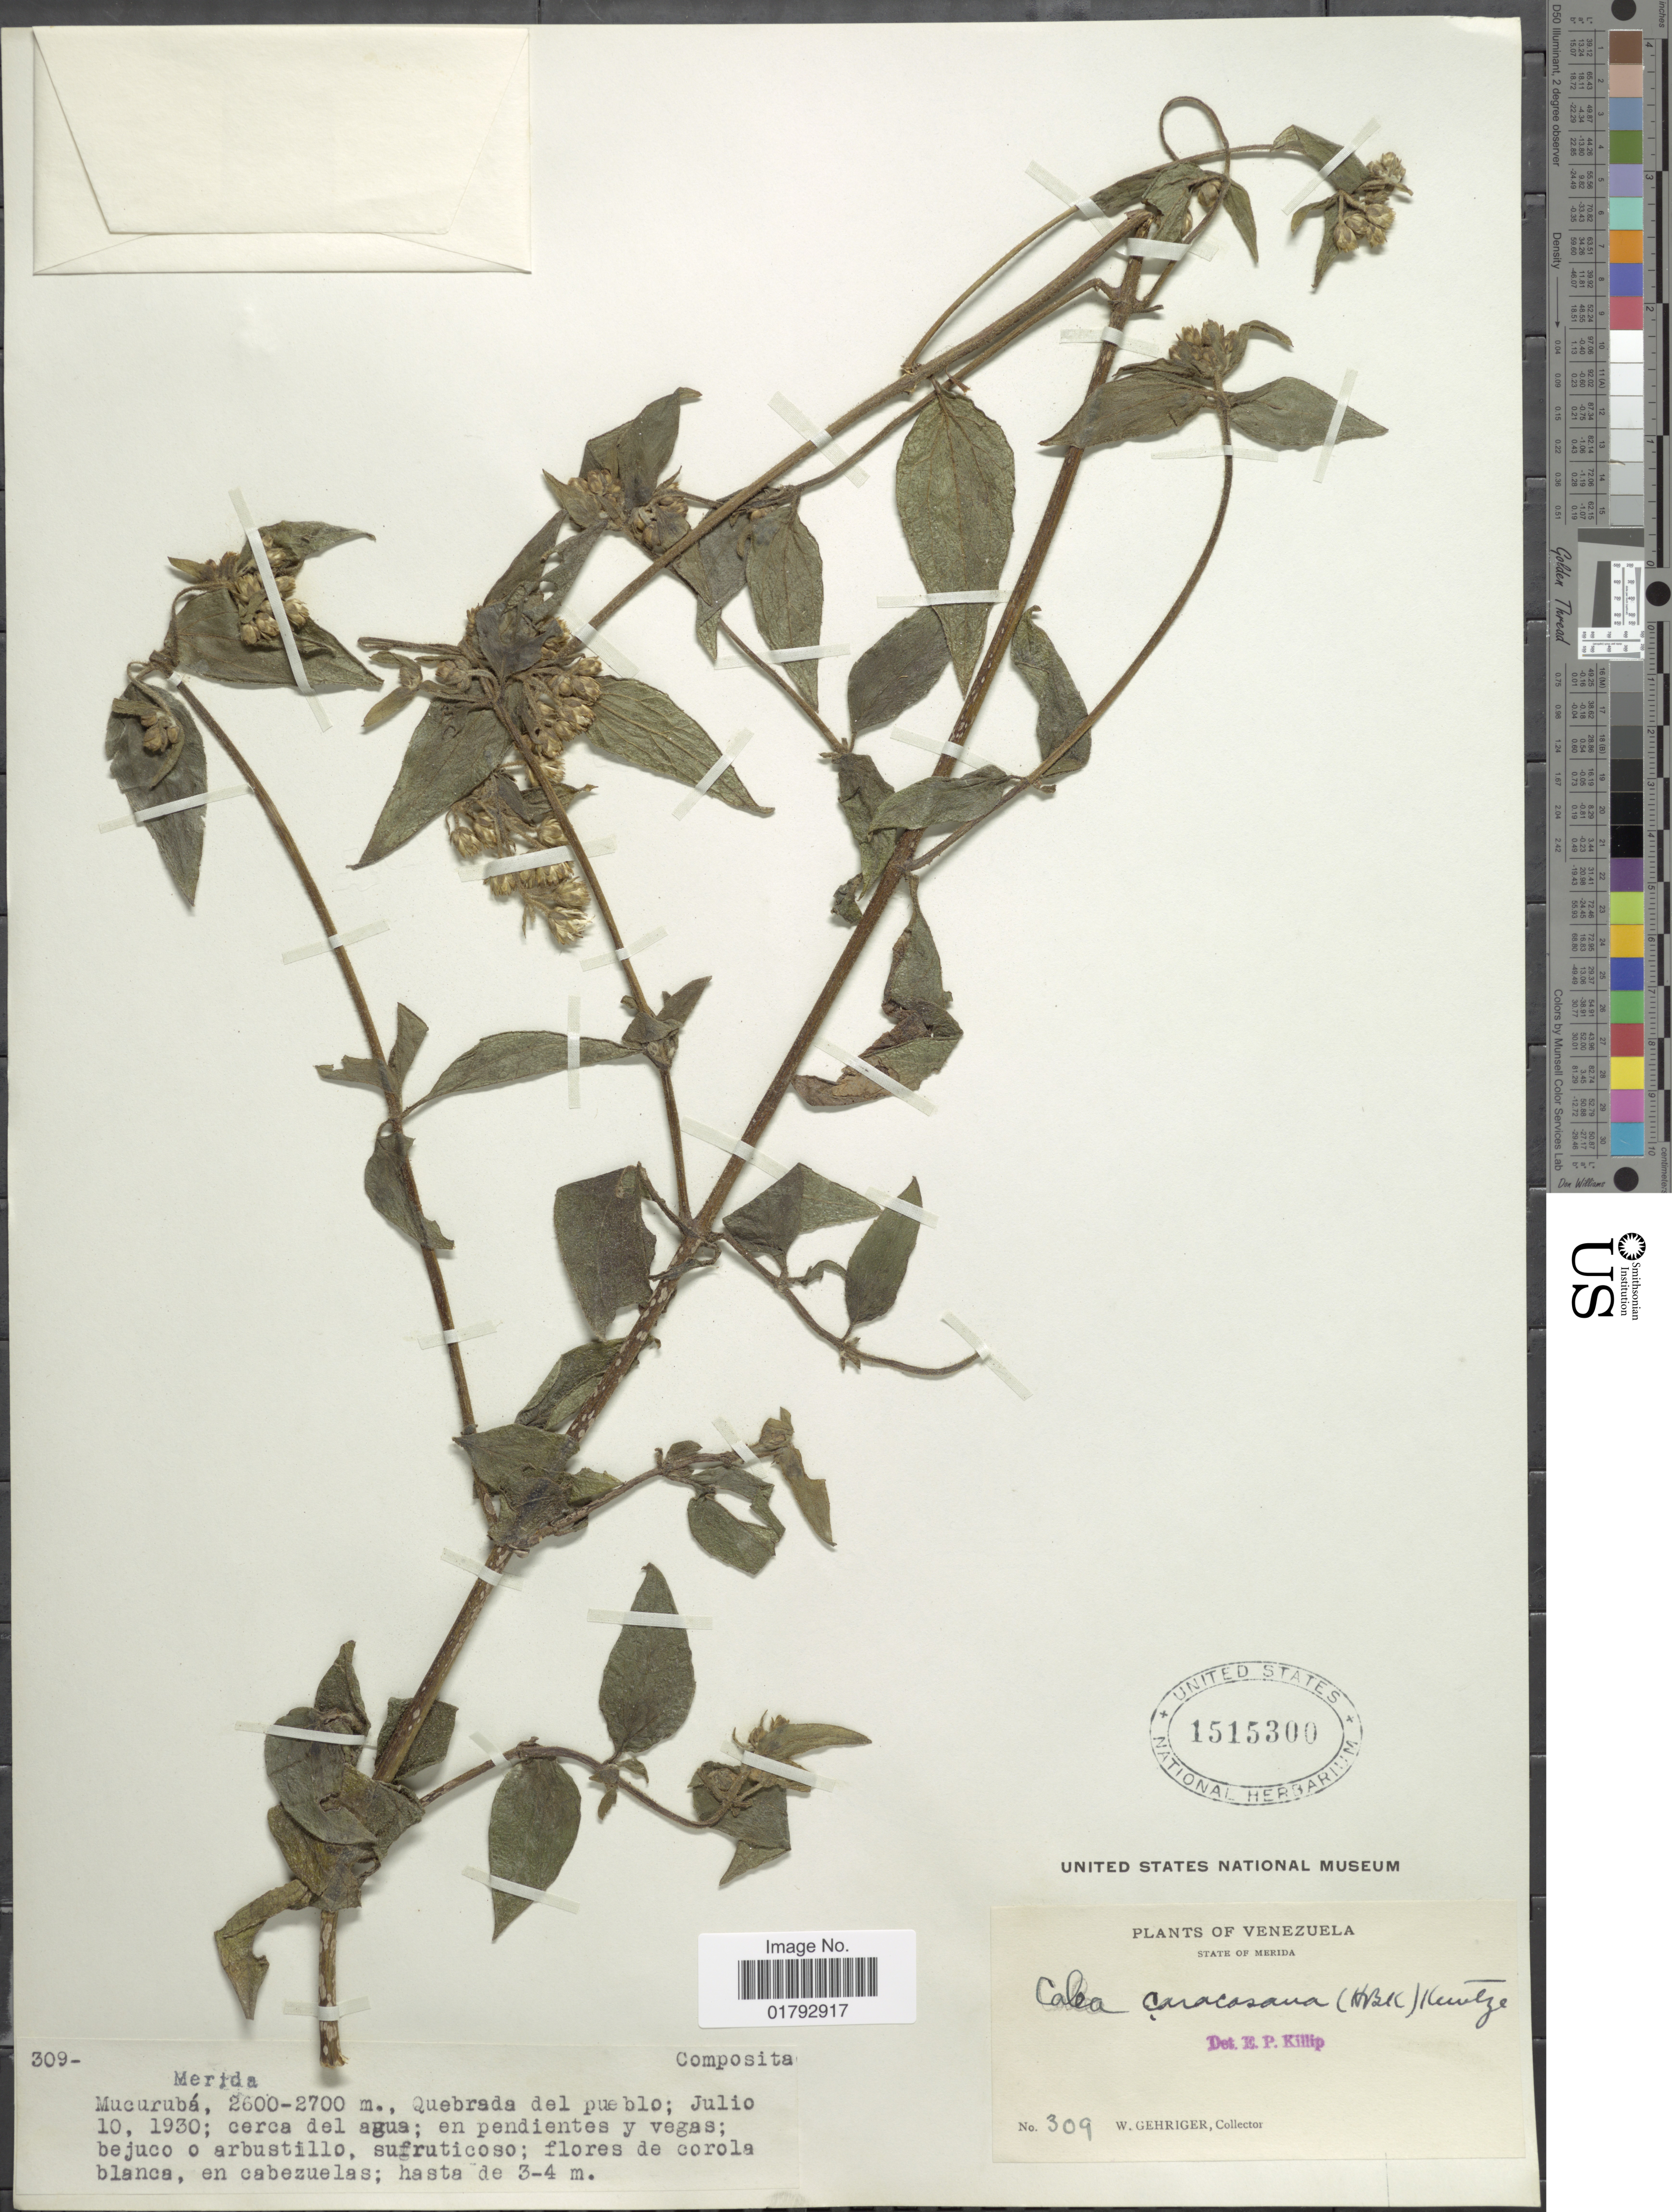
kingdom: Plantae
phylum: Tracheophyta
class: Magnoliopsida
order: Asterales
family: Asteraceae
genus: Alloispermum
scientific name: Alloispermum caracasanum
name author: (Kunth) H. Rob.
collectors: W. Gehriger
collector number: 309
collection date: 1930-07-10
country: Venezuela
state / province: Mérida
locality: Mucuruba, Quebrada del pueblo. State of Merida.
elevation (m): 2600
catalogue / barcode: US 1515300